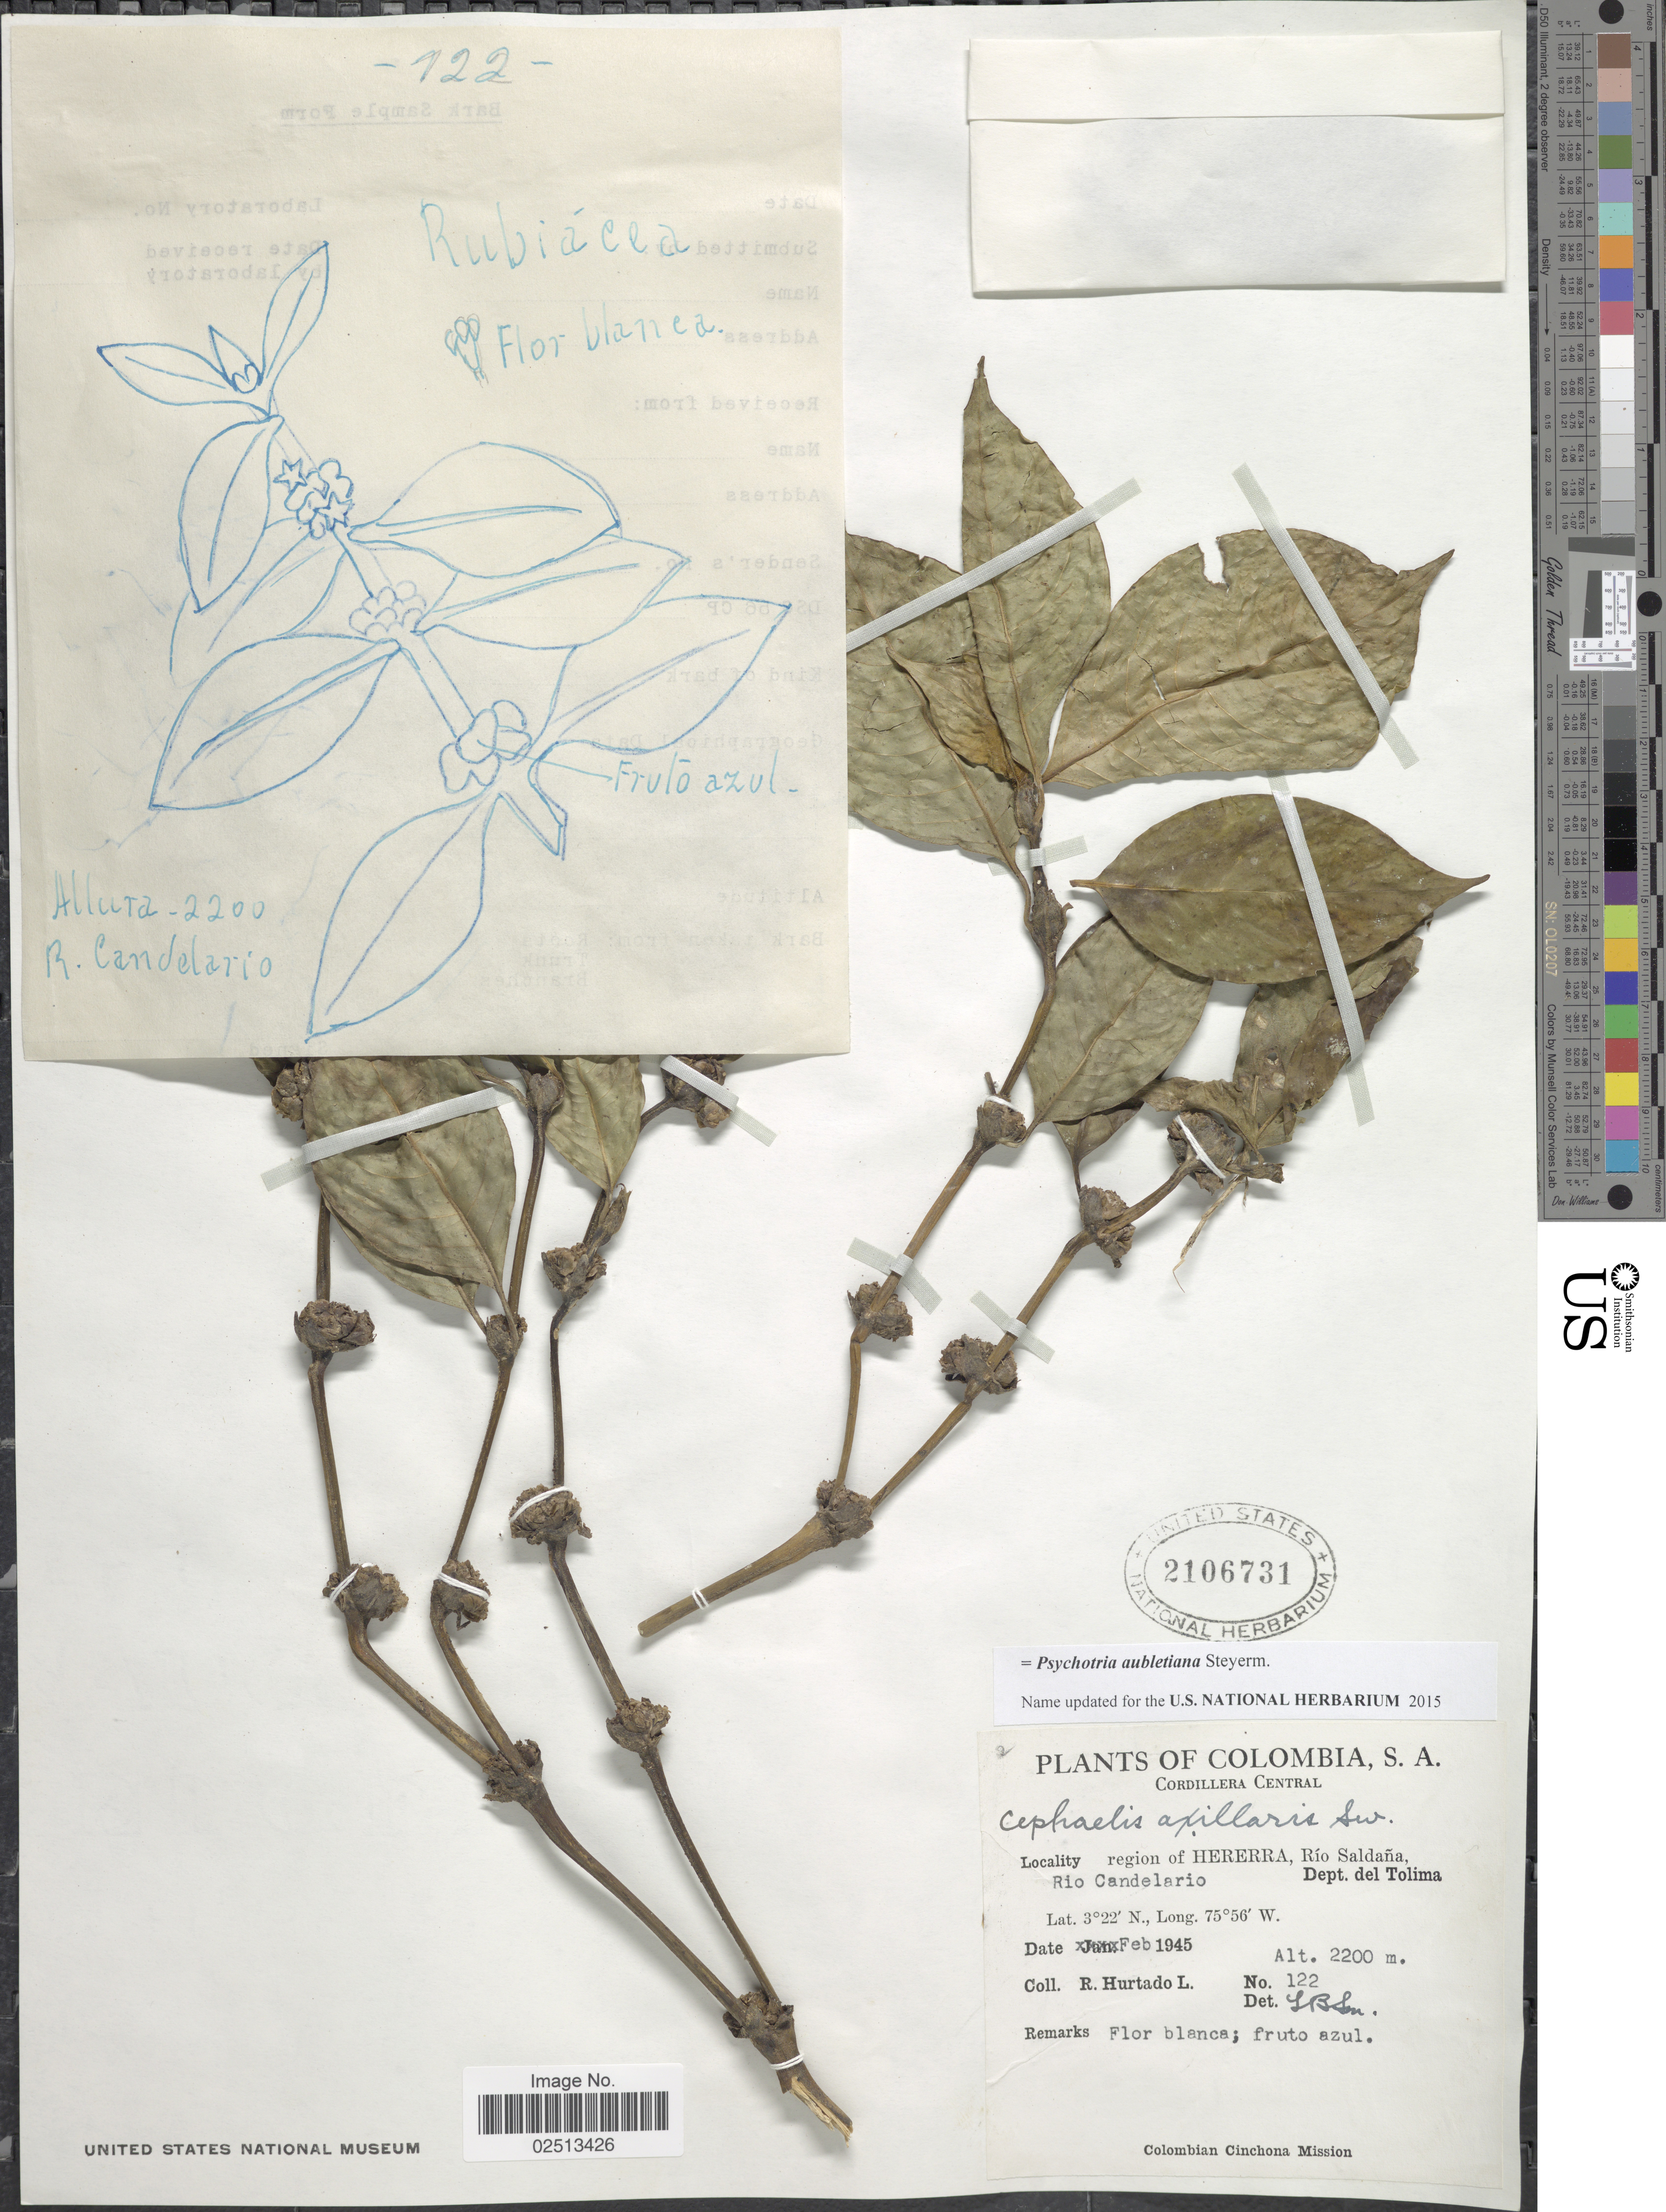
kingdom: Plantae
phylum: Tracheophyta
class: Magnoliopsida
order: Gentianales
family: Rubiaceae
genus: Psychotria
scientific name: Psychotria aubletiana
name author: Steyerm.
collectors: R. Hurtado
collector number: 122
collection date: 1945-02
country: Colombia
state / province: Tolima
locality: Cordillera Central, region of Herrera, Río Saldaña, Rio Candelario, Dept del Tolima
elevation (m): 2200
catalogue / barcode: US 2106731